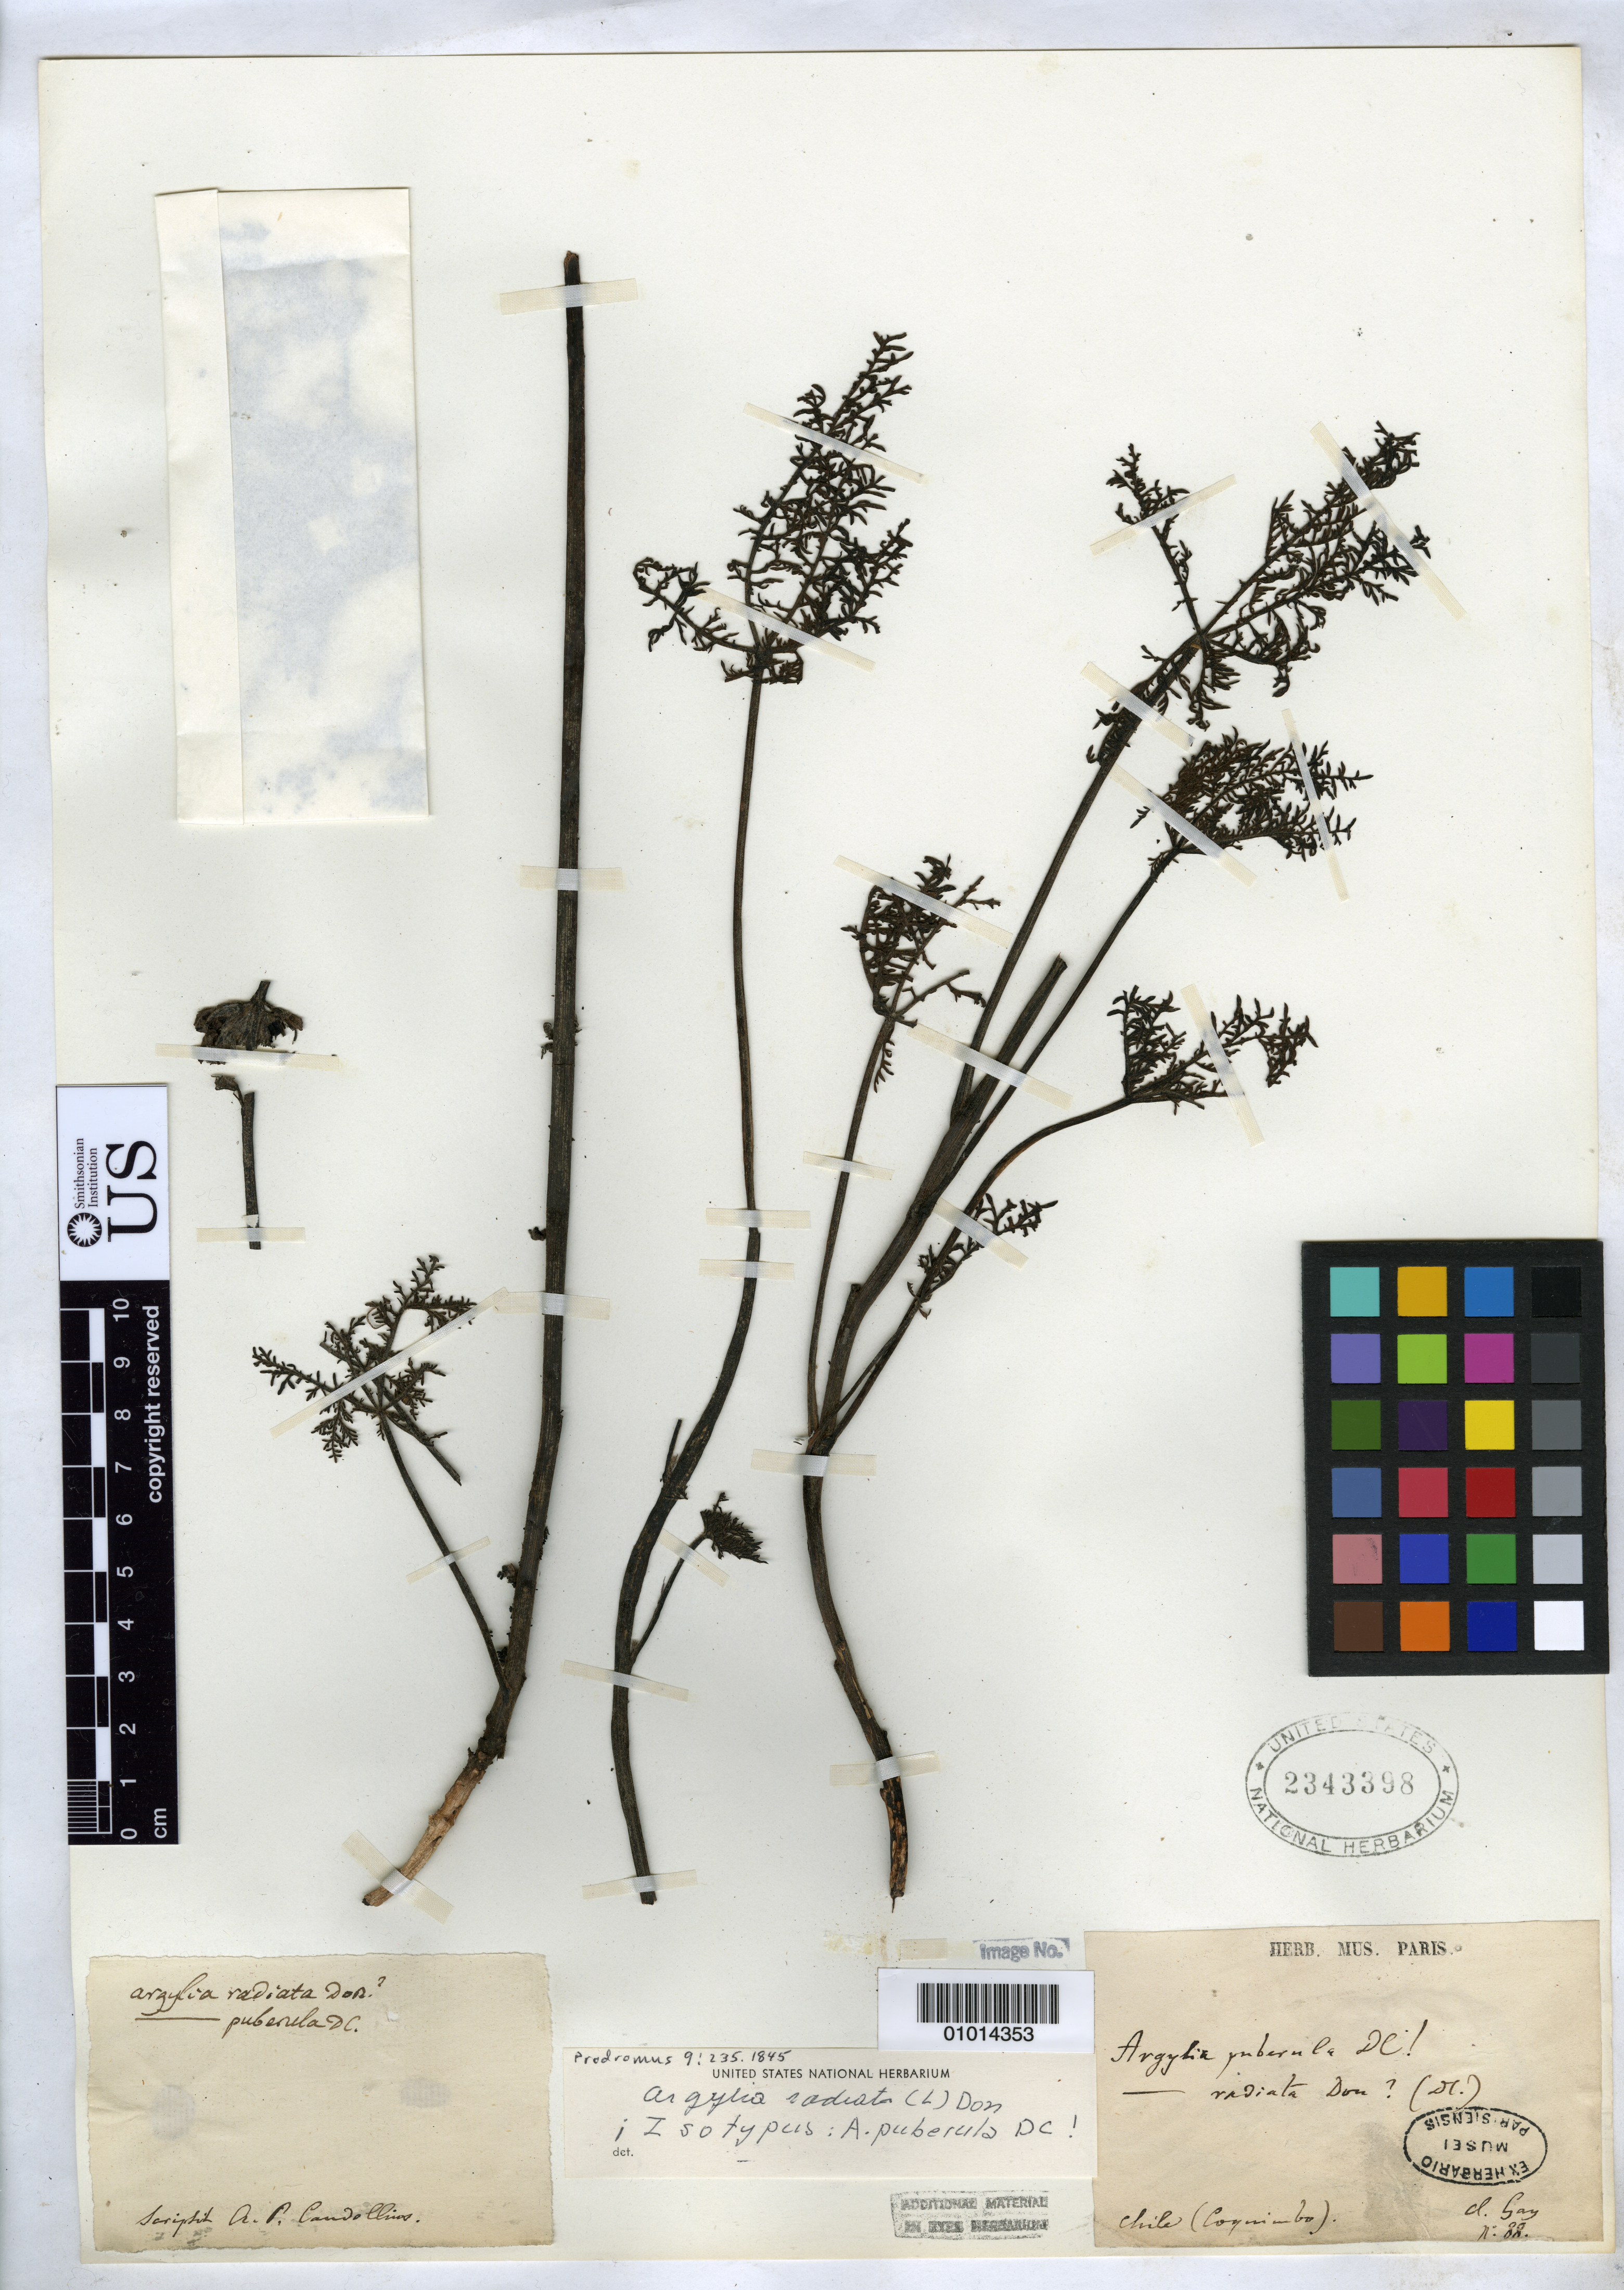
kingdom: Plantae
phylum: Tracheophyta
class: Magnoliopsida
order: Lamiales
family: Bignoniaceae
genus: Argylia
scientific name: Argylia puberula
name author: A. DC. in DC.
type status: Isotype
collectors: C. Gay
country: Chile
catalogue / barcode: US 2343398